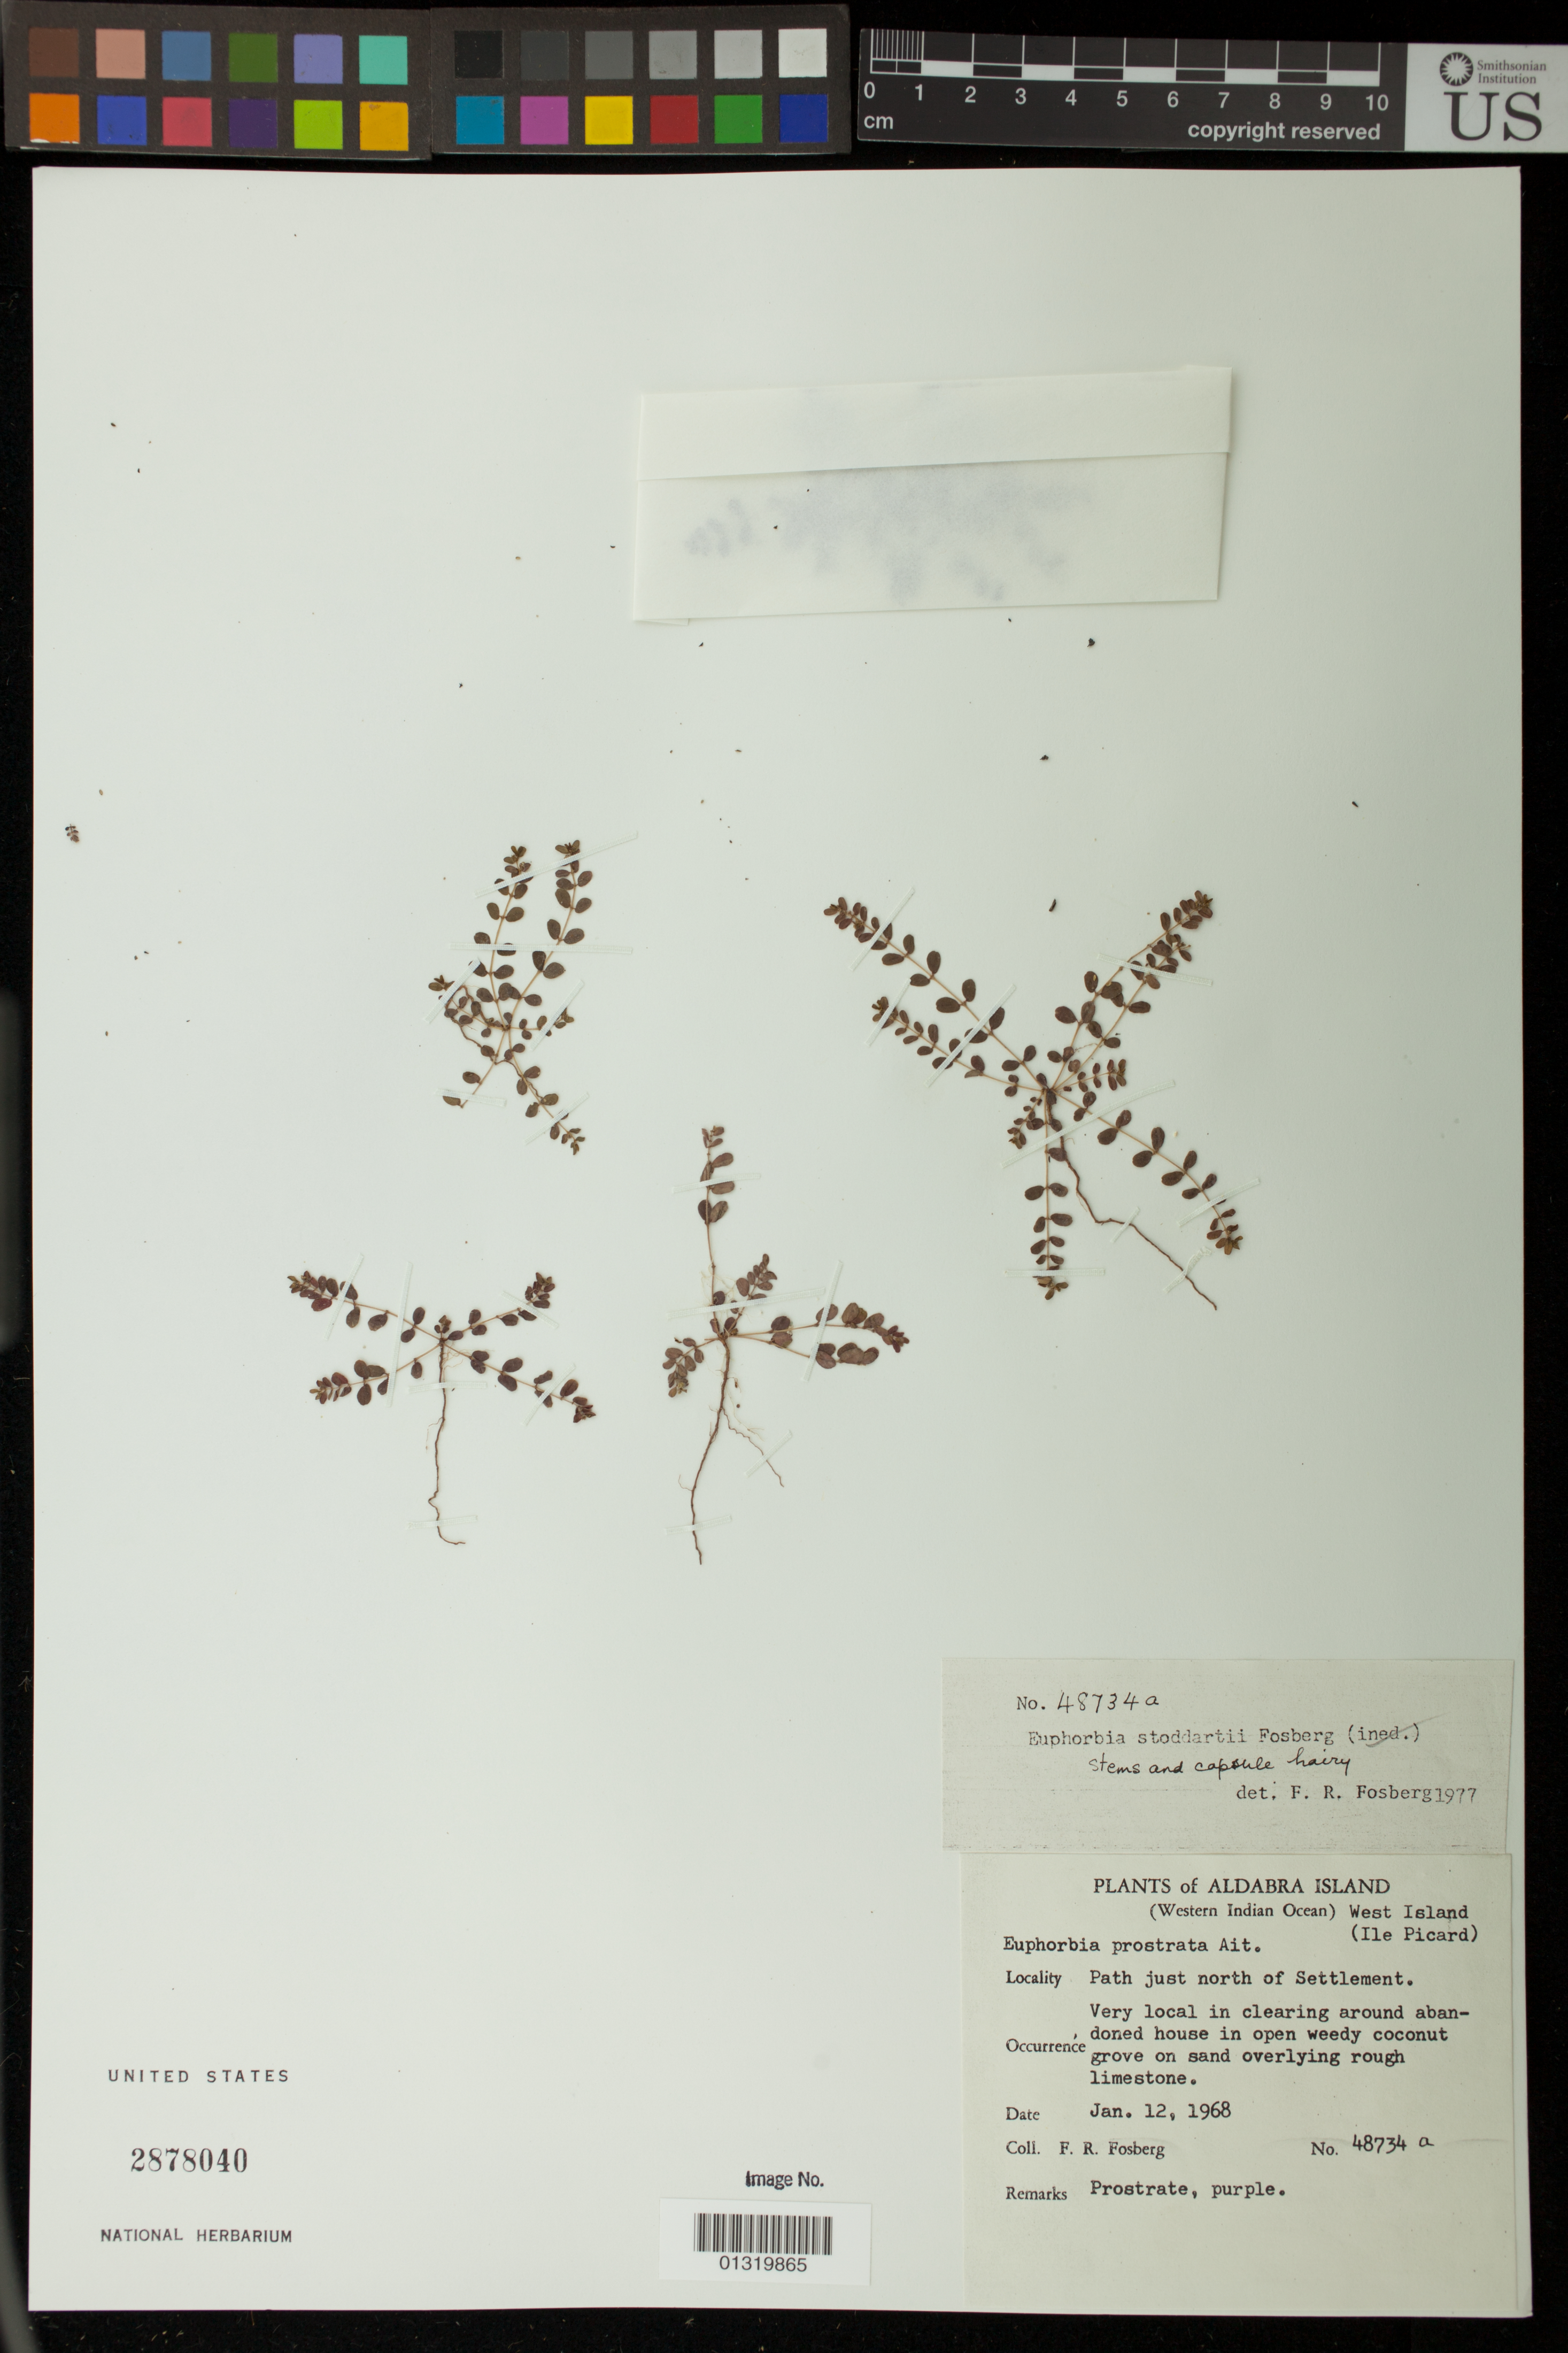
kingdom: Plantae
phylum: Tracheophyta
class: Magnoliopsida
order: Malpighiales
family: Euphorbiaceae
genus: Euphorbia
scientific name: Euphorbia stoddartii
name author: Fosberg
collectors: F. R. Fosberg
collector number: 48734a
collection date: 1968-01-12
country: Seychelles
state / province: Outer Islands District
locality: Aldabra Island; West Island (Ile Picard) ; Path just north of Settlement.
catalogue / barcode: US 2878040